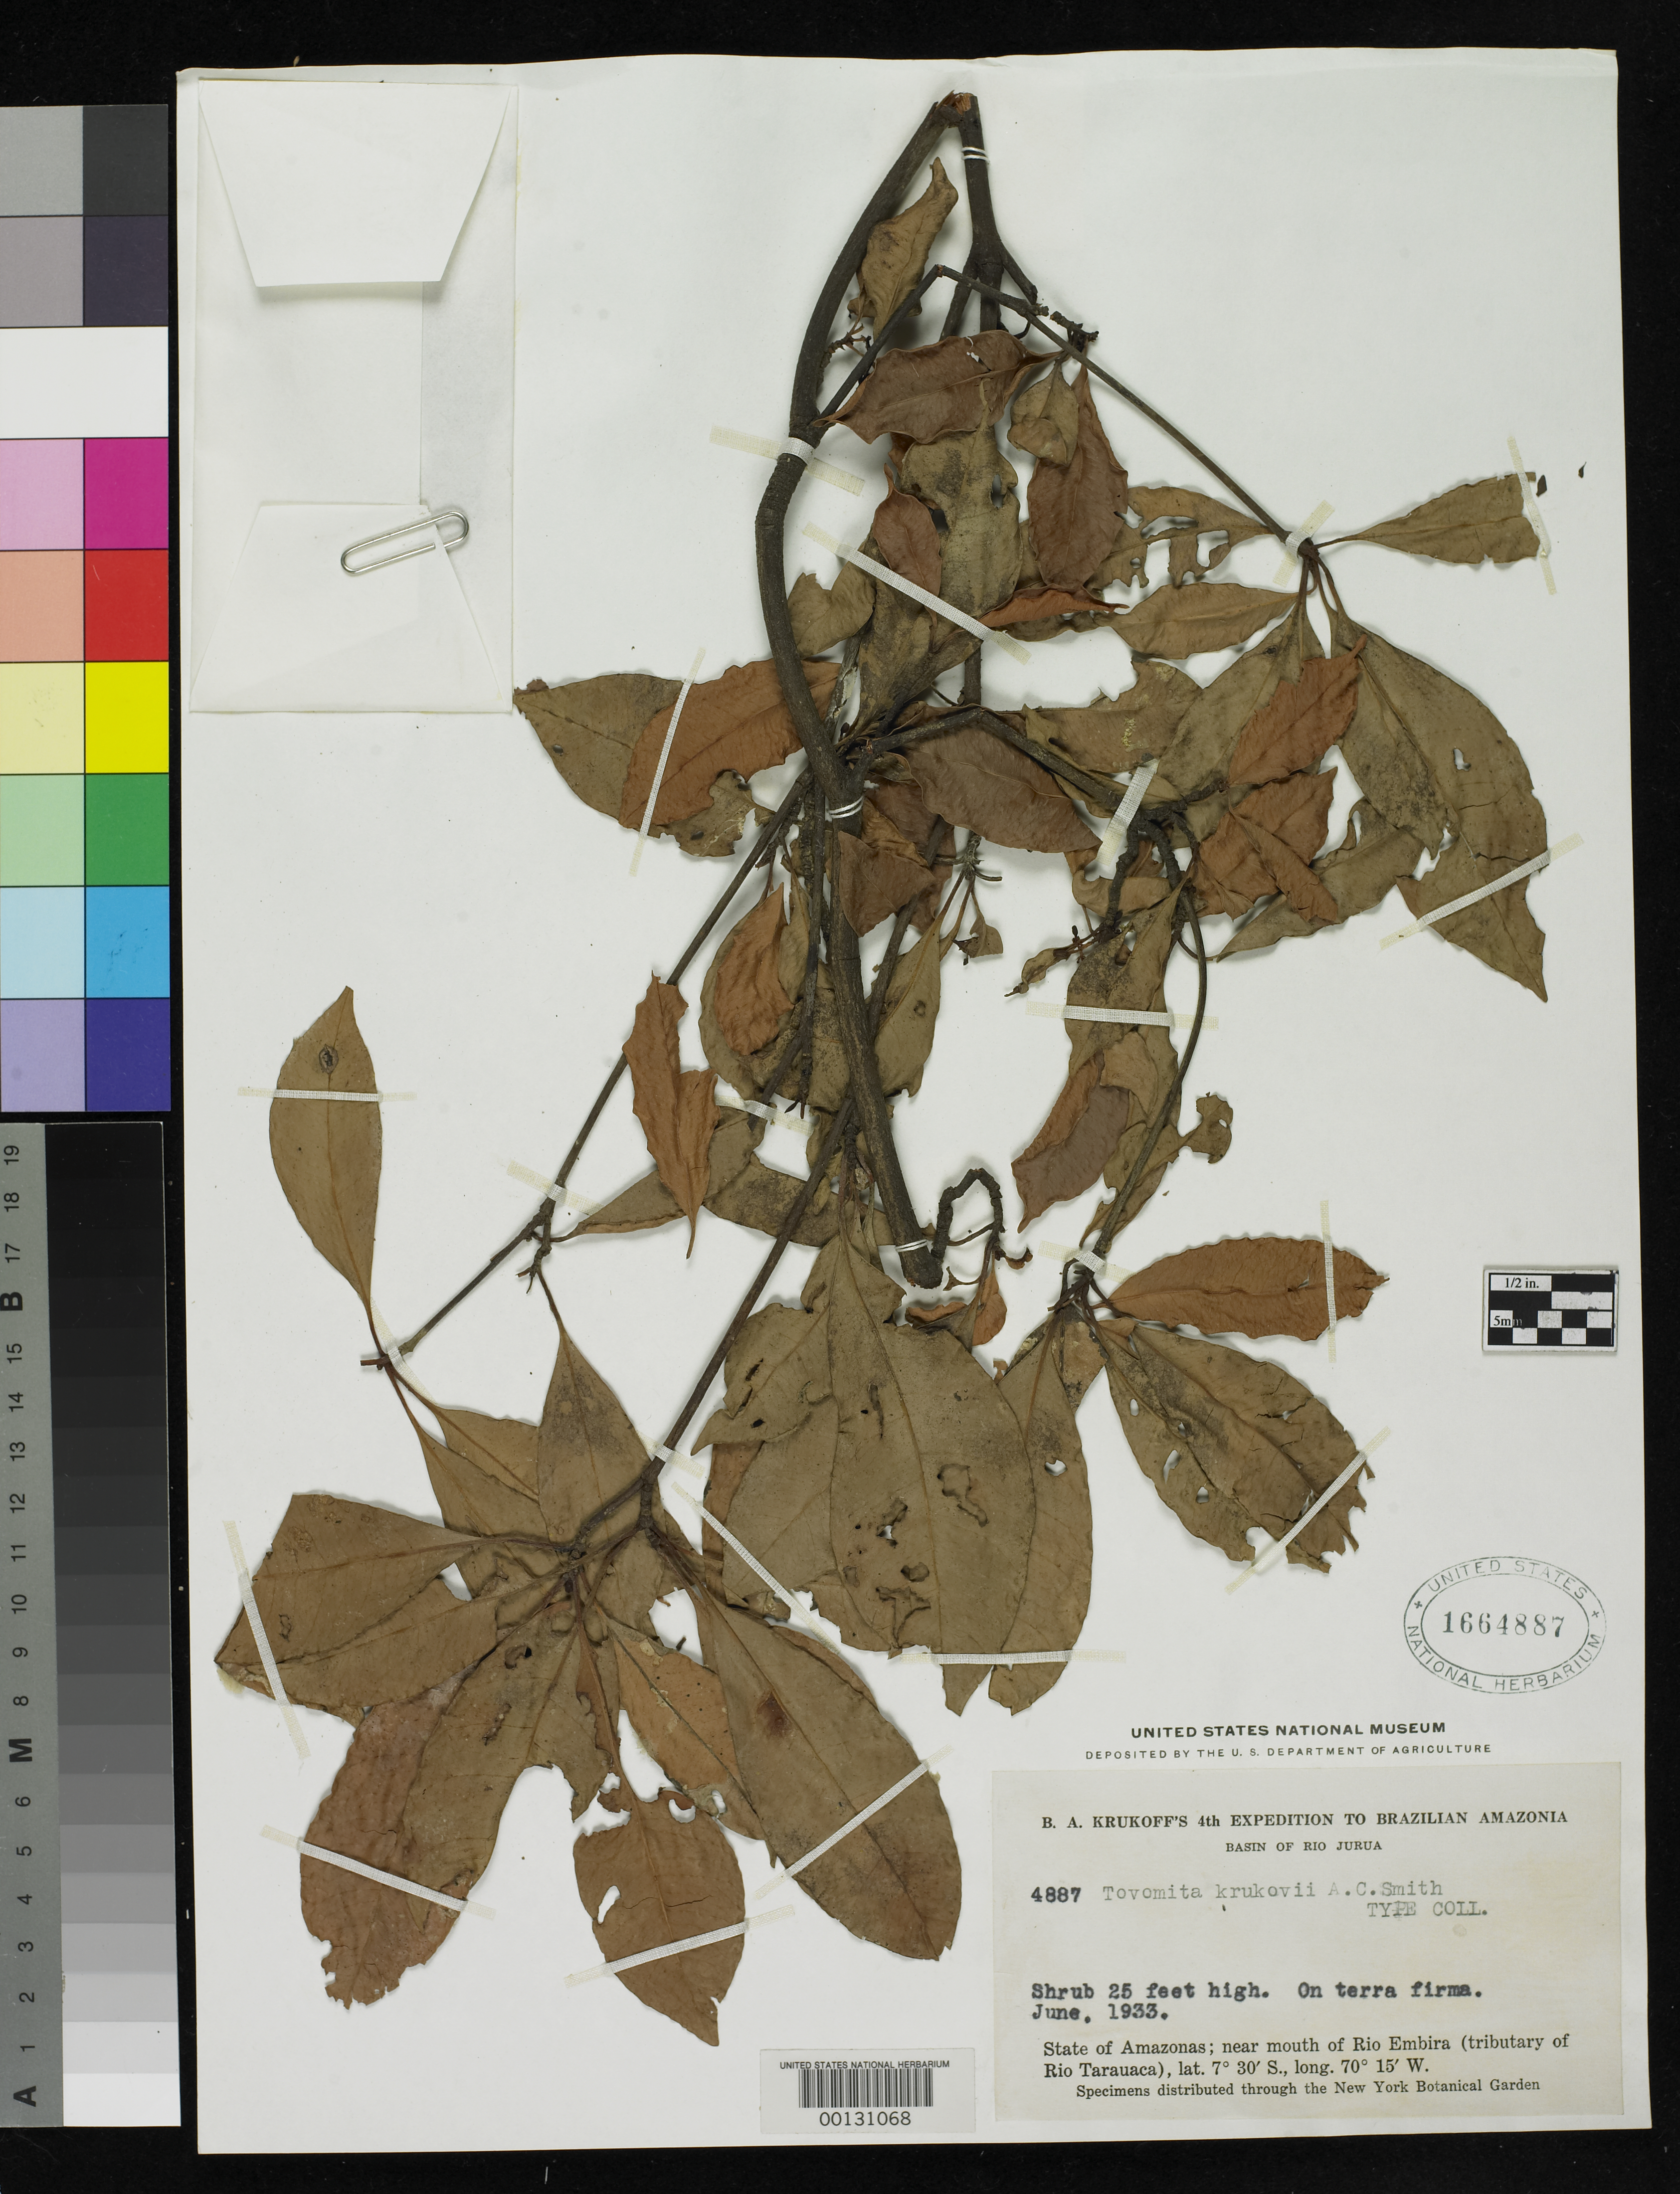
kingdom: Plantae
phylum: Tracheophyta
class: Magnoliopsida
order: Malpighiales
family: Clusiaceae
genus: Tovomita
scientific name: Tovomita krukovii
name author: A.C. Sm.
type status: Isotype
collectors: B. A. Krukoff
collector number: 4887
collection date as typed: Jun 1933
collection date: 1933-06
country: Brazil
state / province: Amazonas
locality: Near mouth of Rio Embira (tributary of Rio Tarauaca), basin of Rio Jurua.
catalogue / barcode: US 1664887